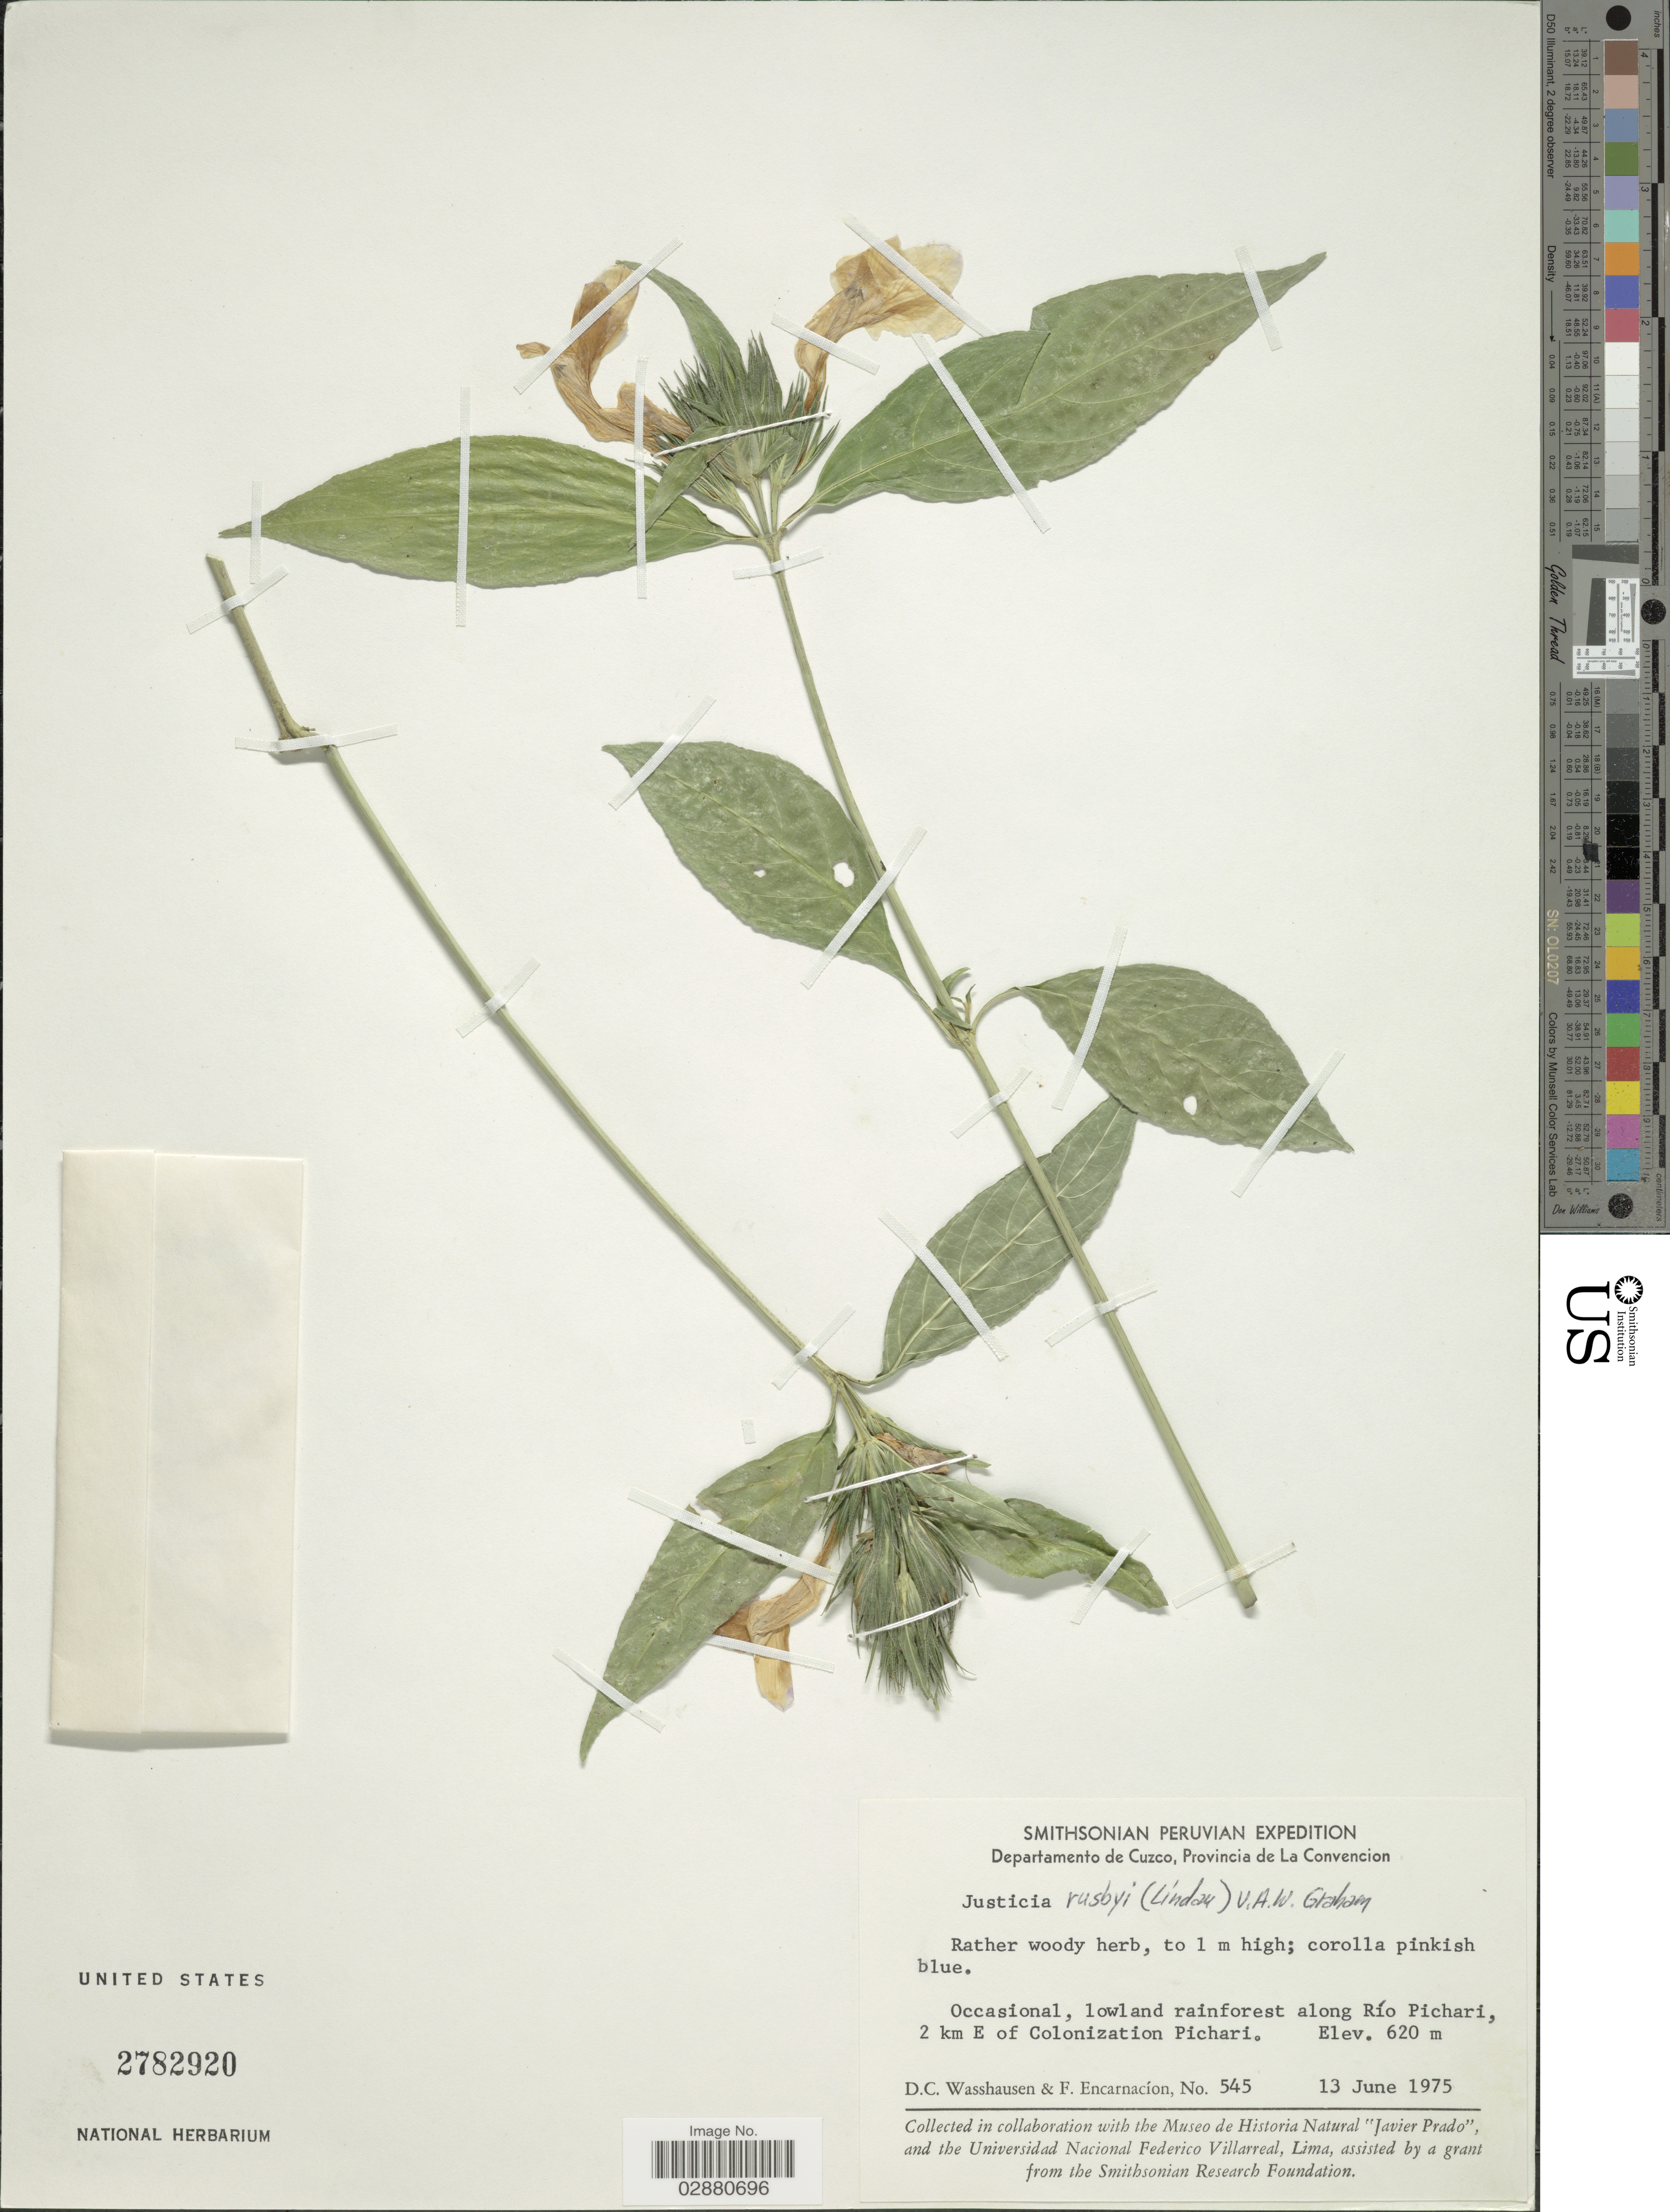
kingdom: Plantae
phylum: Tracheophyta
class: Magnoliopsida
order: Lamiales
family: Acanthaceae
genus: Justicia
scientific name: Justicia rusbyi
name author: (Lindau) V.A.W. Graham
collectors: D. C. Wasshausen & F. Encarnación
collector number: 545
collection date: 1975-06-13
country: Peru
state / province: Cusco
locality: Departamento de Cuzco, Provincia de La Convencion. Lowland rainforest along Río Pichari, 2 km E of Colonization Pichari.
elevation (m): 620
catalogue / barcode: US 2782920